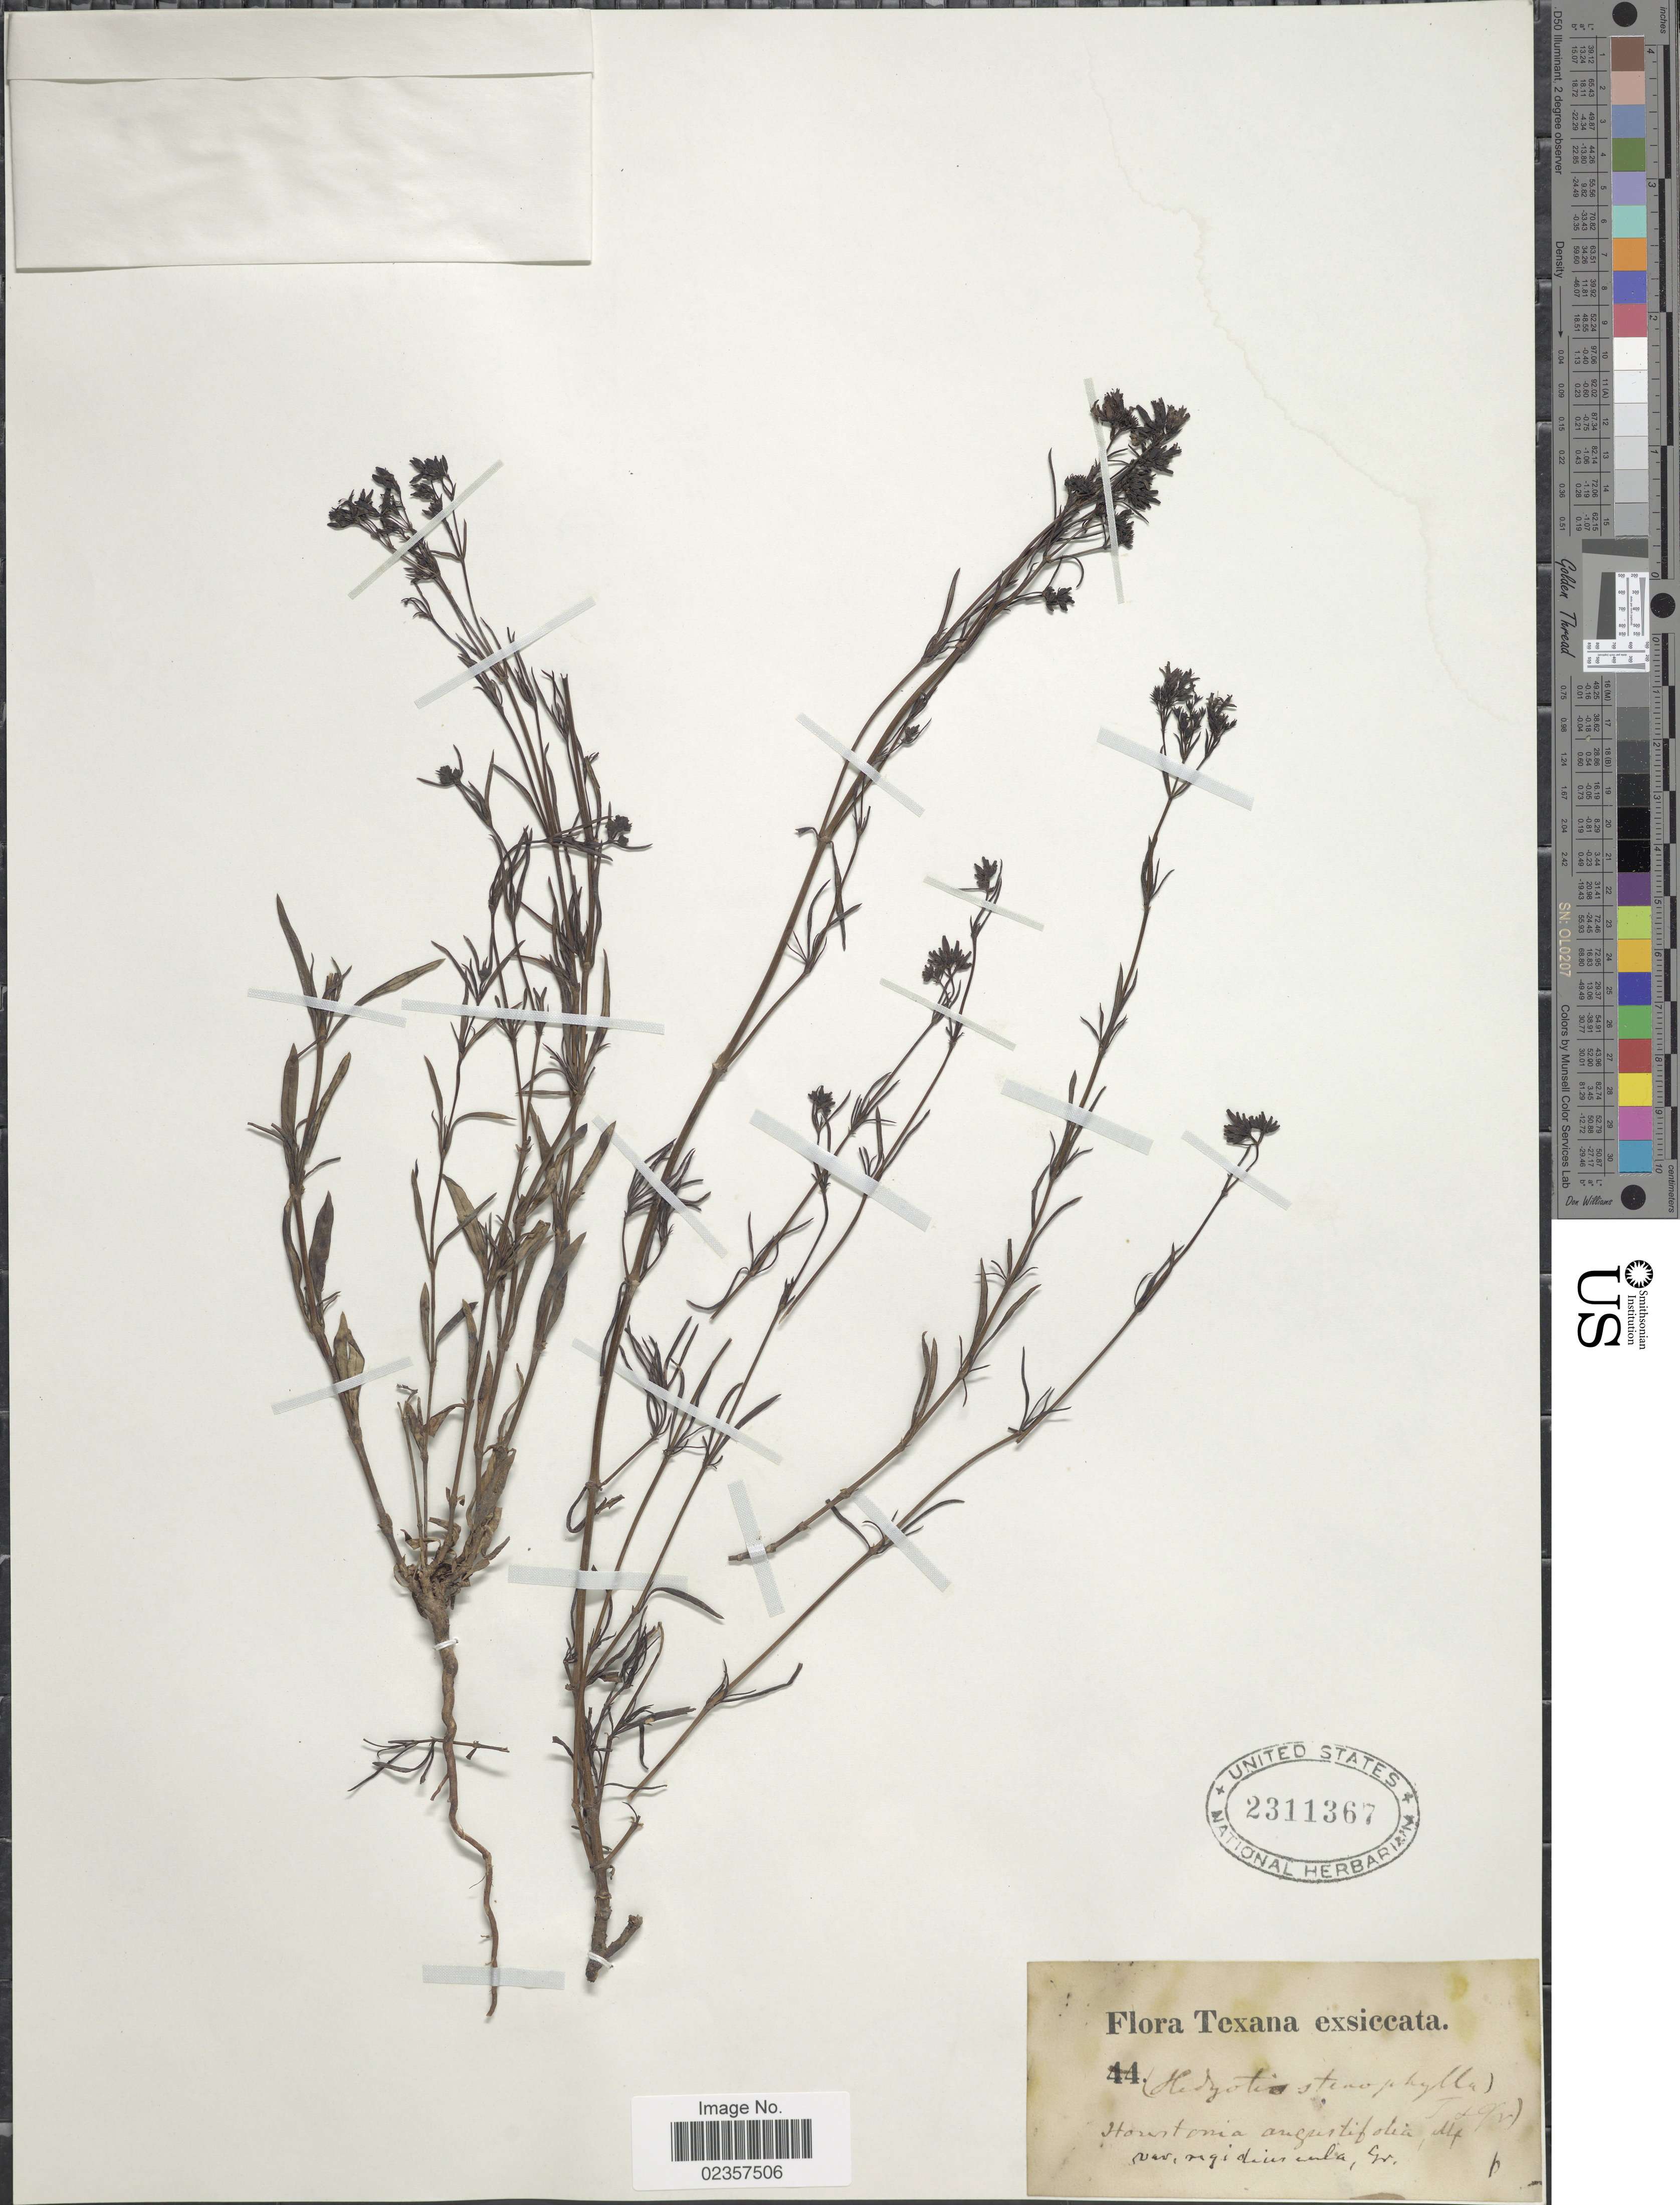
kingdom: Plantae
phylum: Tracheophyta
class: Magnoliopsida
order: Gentianales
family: Rubiaceae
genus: Houstonia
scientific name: Houstonia nigricans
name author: (Lam.) Fernald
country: United States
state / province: Texas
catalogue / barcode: US 2311367